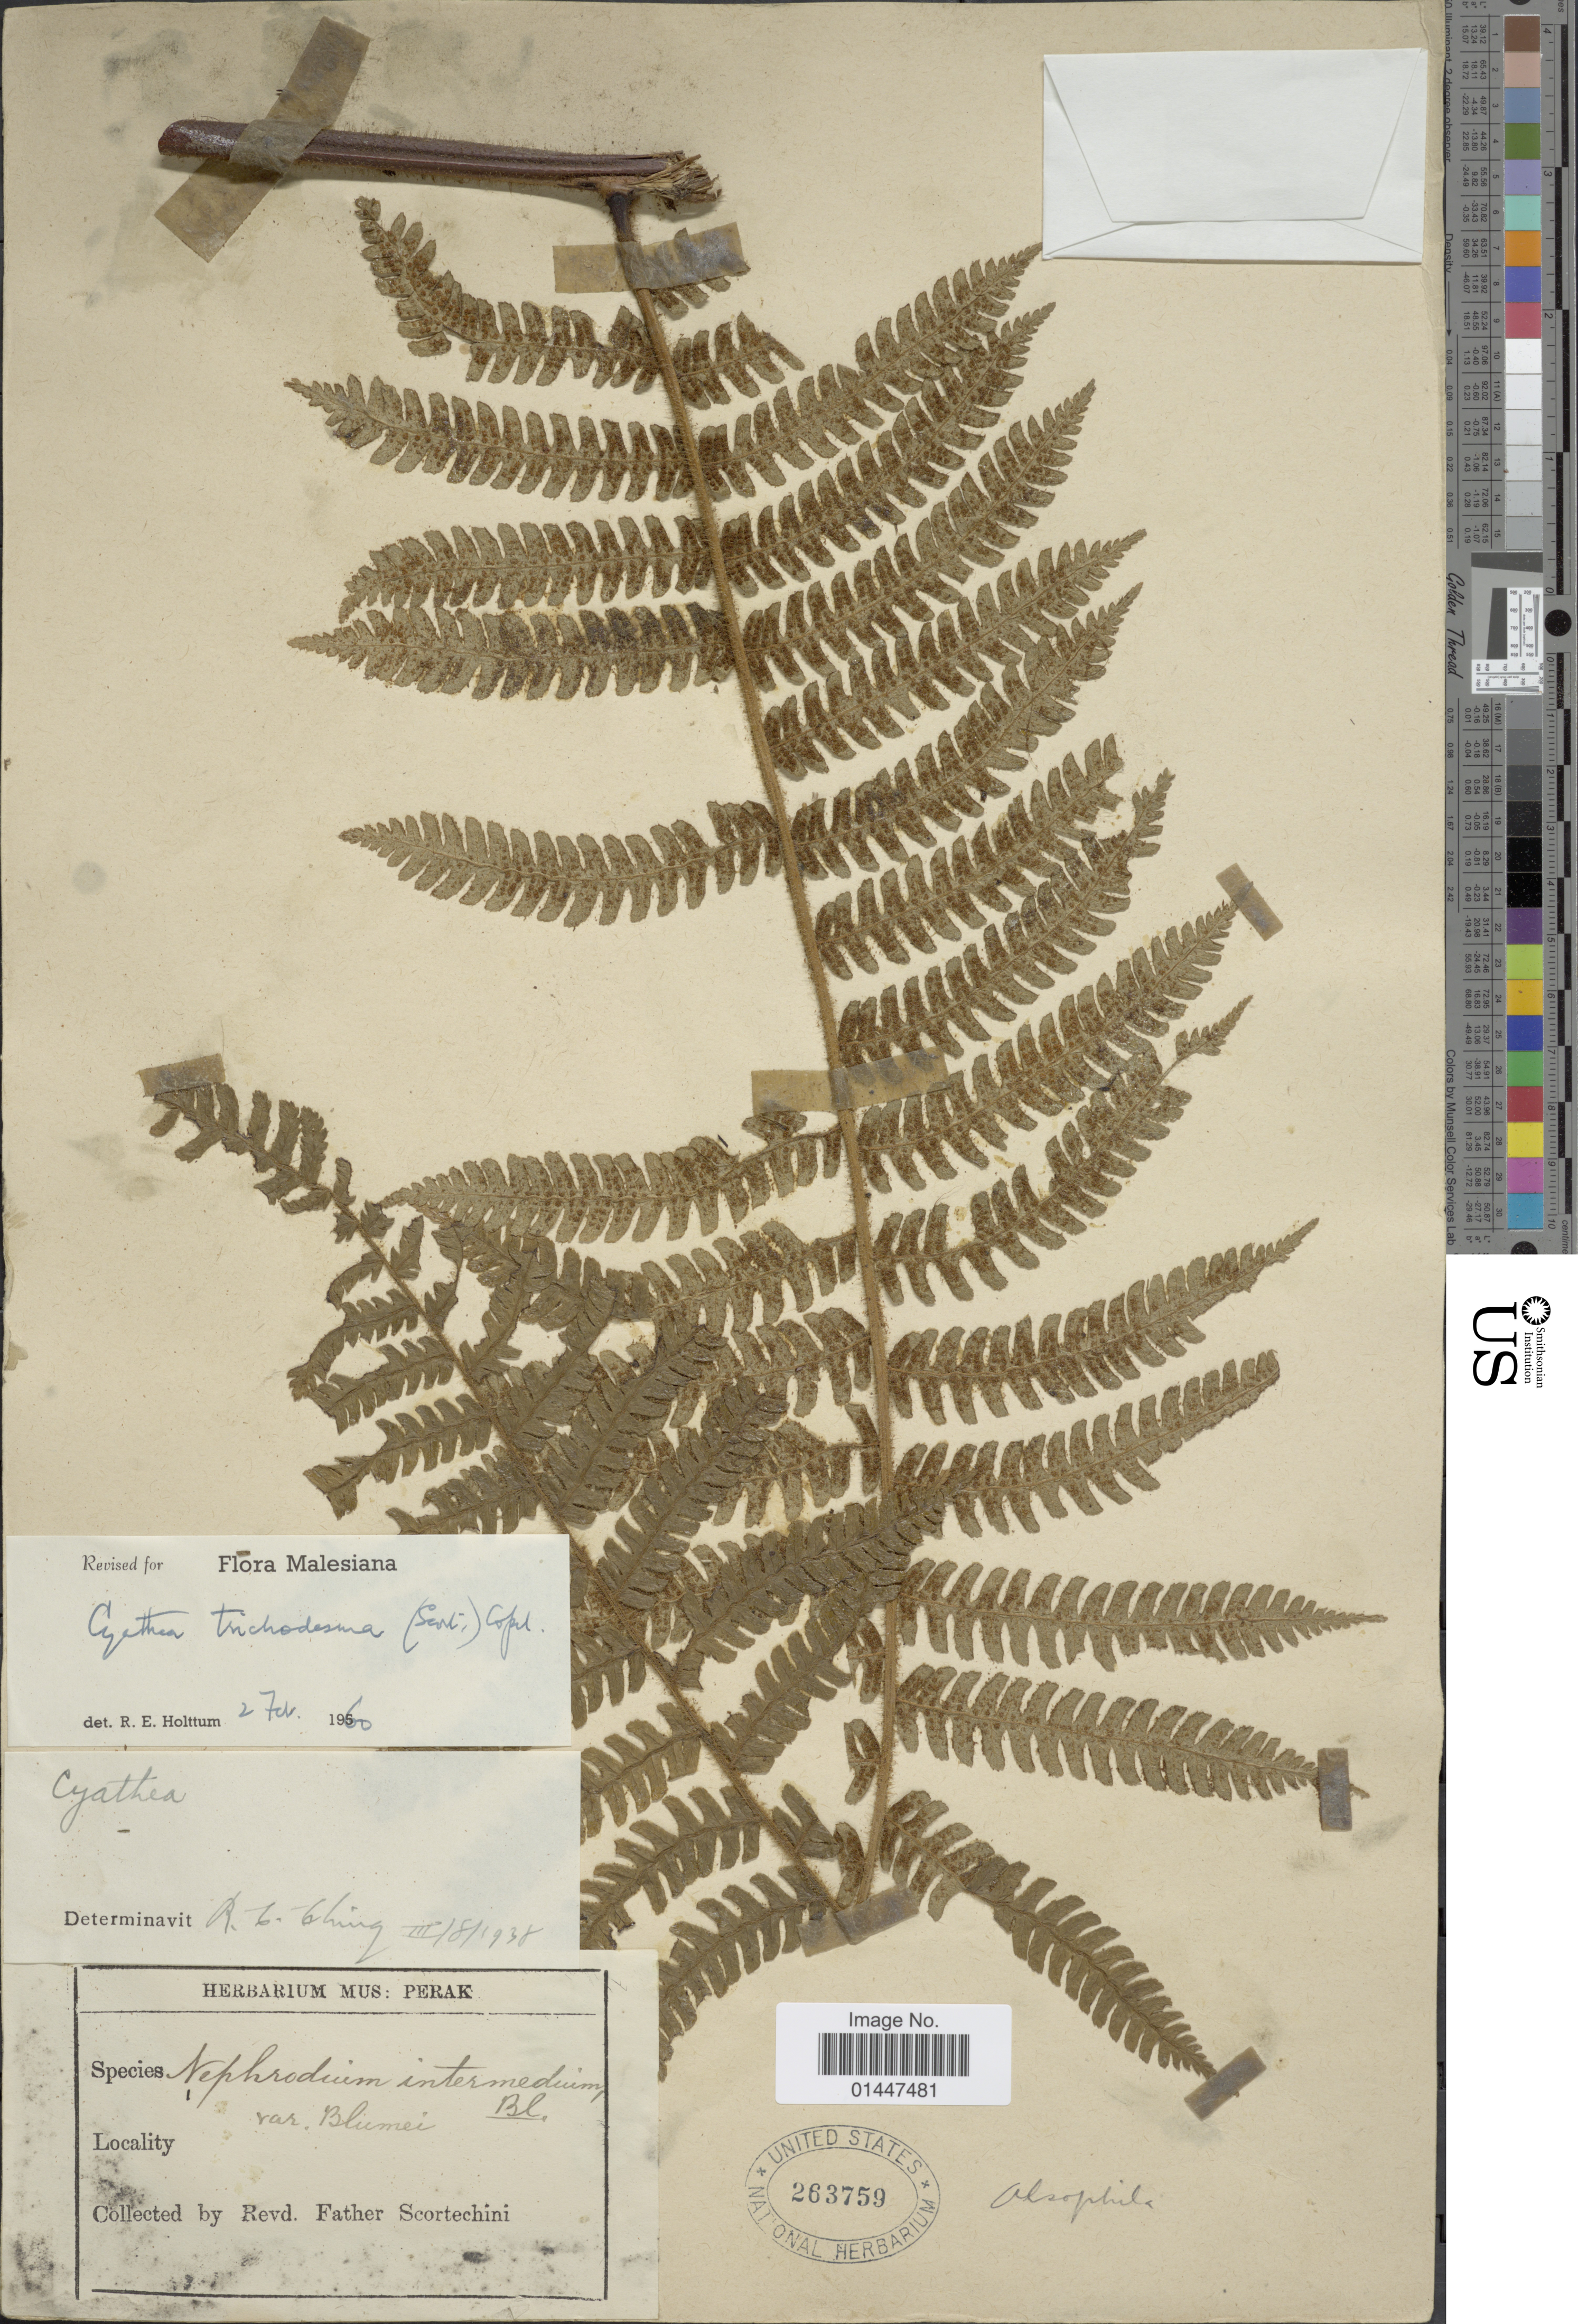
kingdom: Plantae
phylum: Tracheophyta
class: Polypodiopsida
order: Cyatheales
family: Cyatheaceae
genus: Sphaeropteris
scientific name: Sphaeropteris trichodesma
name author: (Scort. ex Bedd.) R.M. Tryon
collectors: Fr. Scortechini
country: Malaysia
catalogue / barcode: US 263759